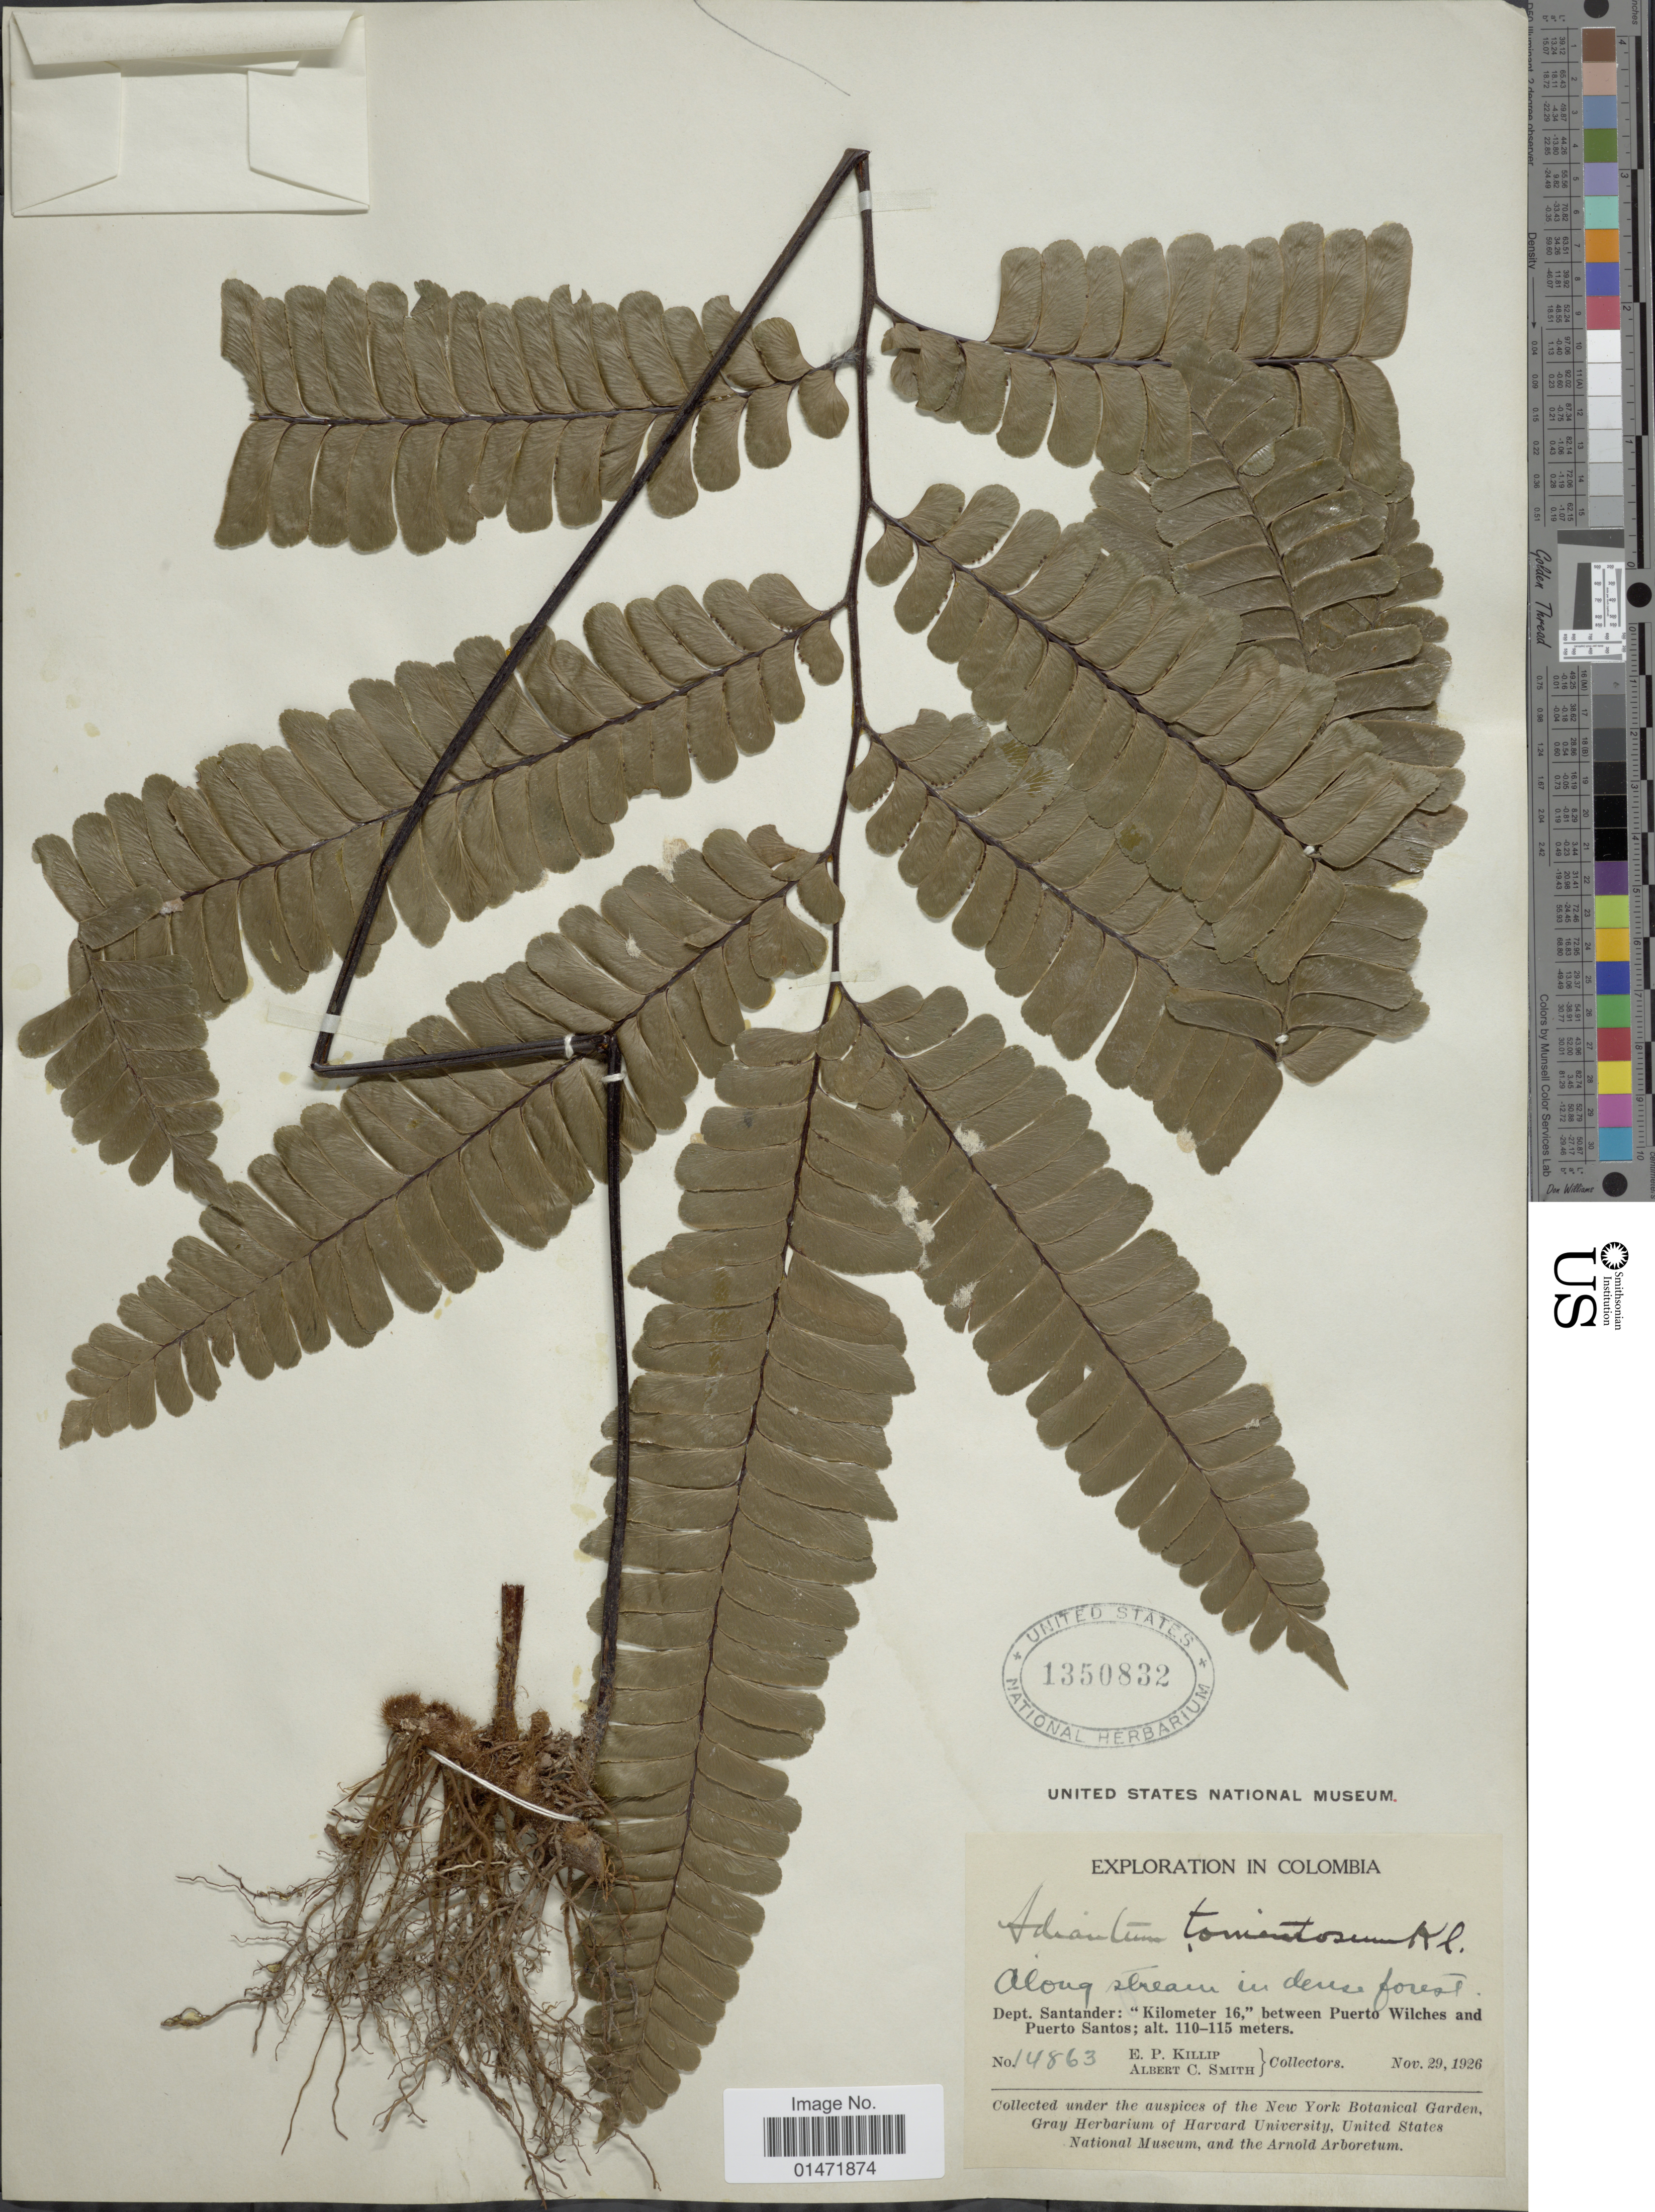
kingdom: Plantae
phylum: Tracheophyta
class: Polypodiopsida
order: Polypodiales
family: Pteridaceae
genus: Adiantum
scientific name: Adiantum tomentosum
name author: Klotzsch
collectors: E. P. Killip & A. C. Smith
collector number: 14863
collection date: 1926-11-29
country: Colombia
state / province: Santander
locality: Kilometer 16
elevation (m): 110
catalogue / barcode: US 1350832